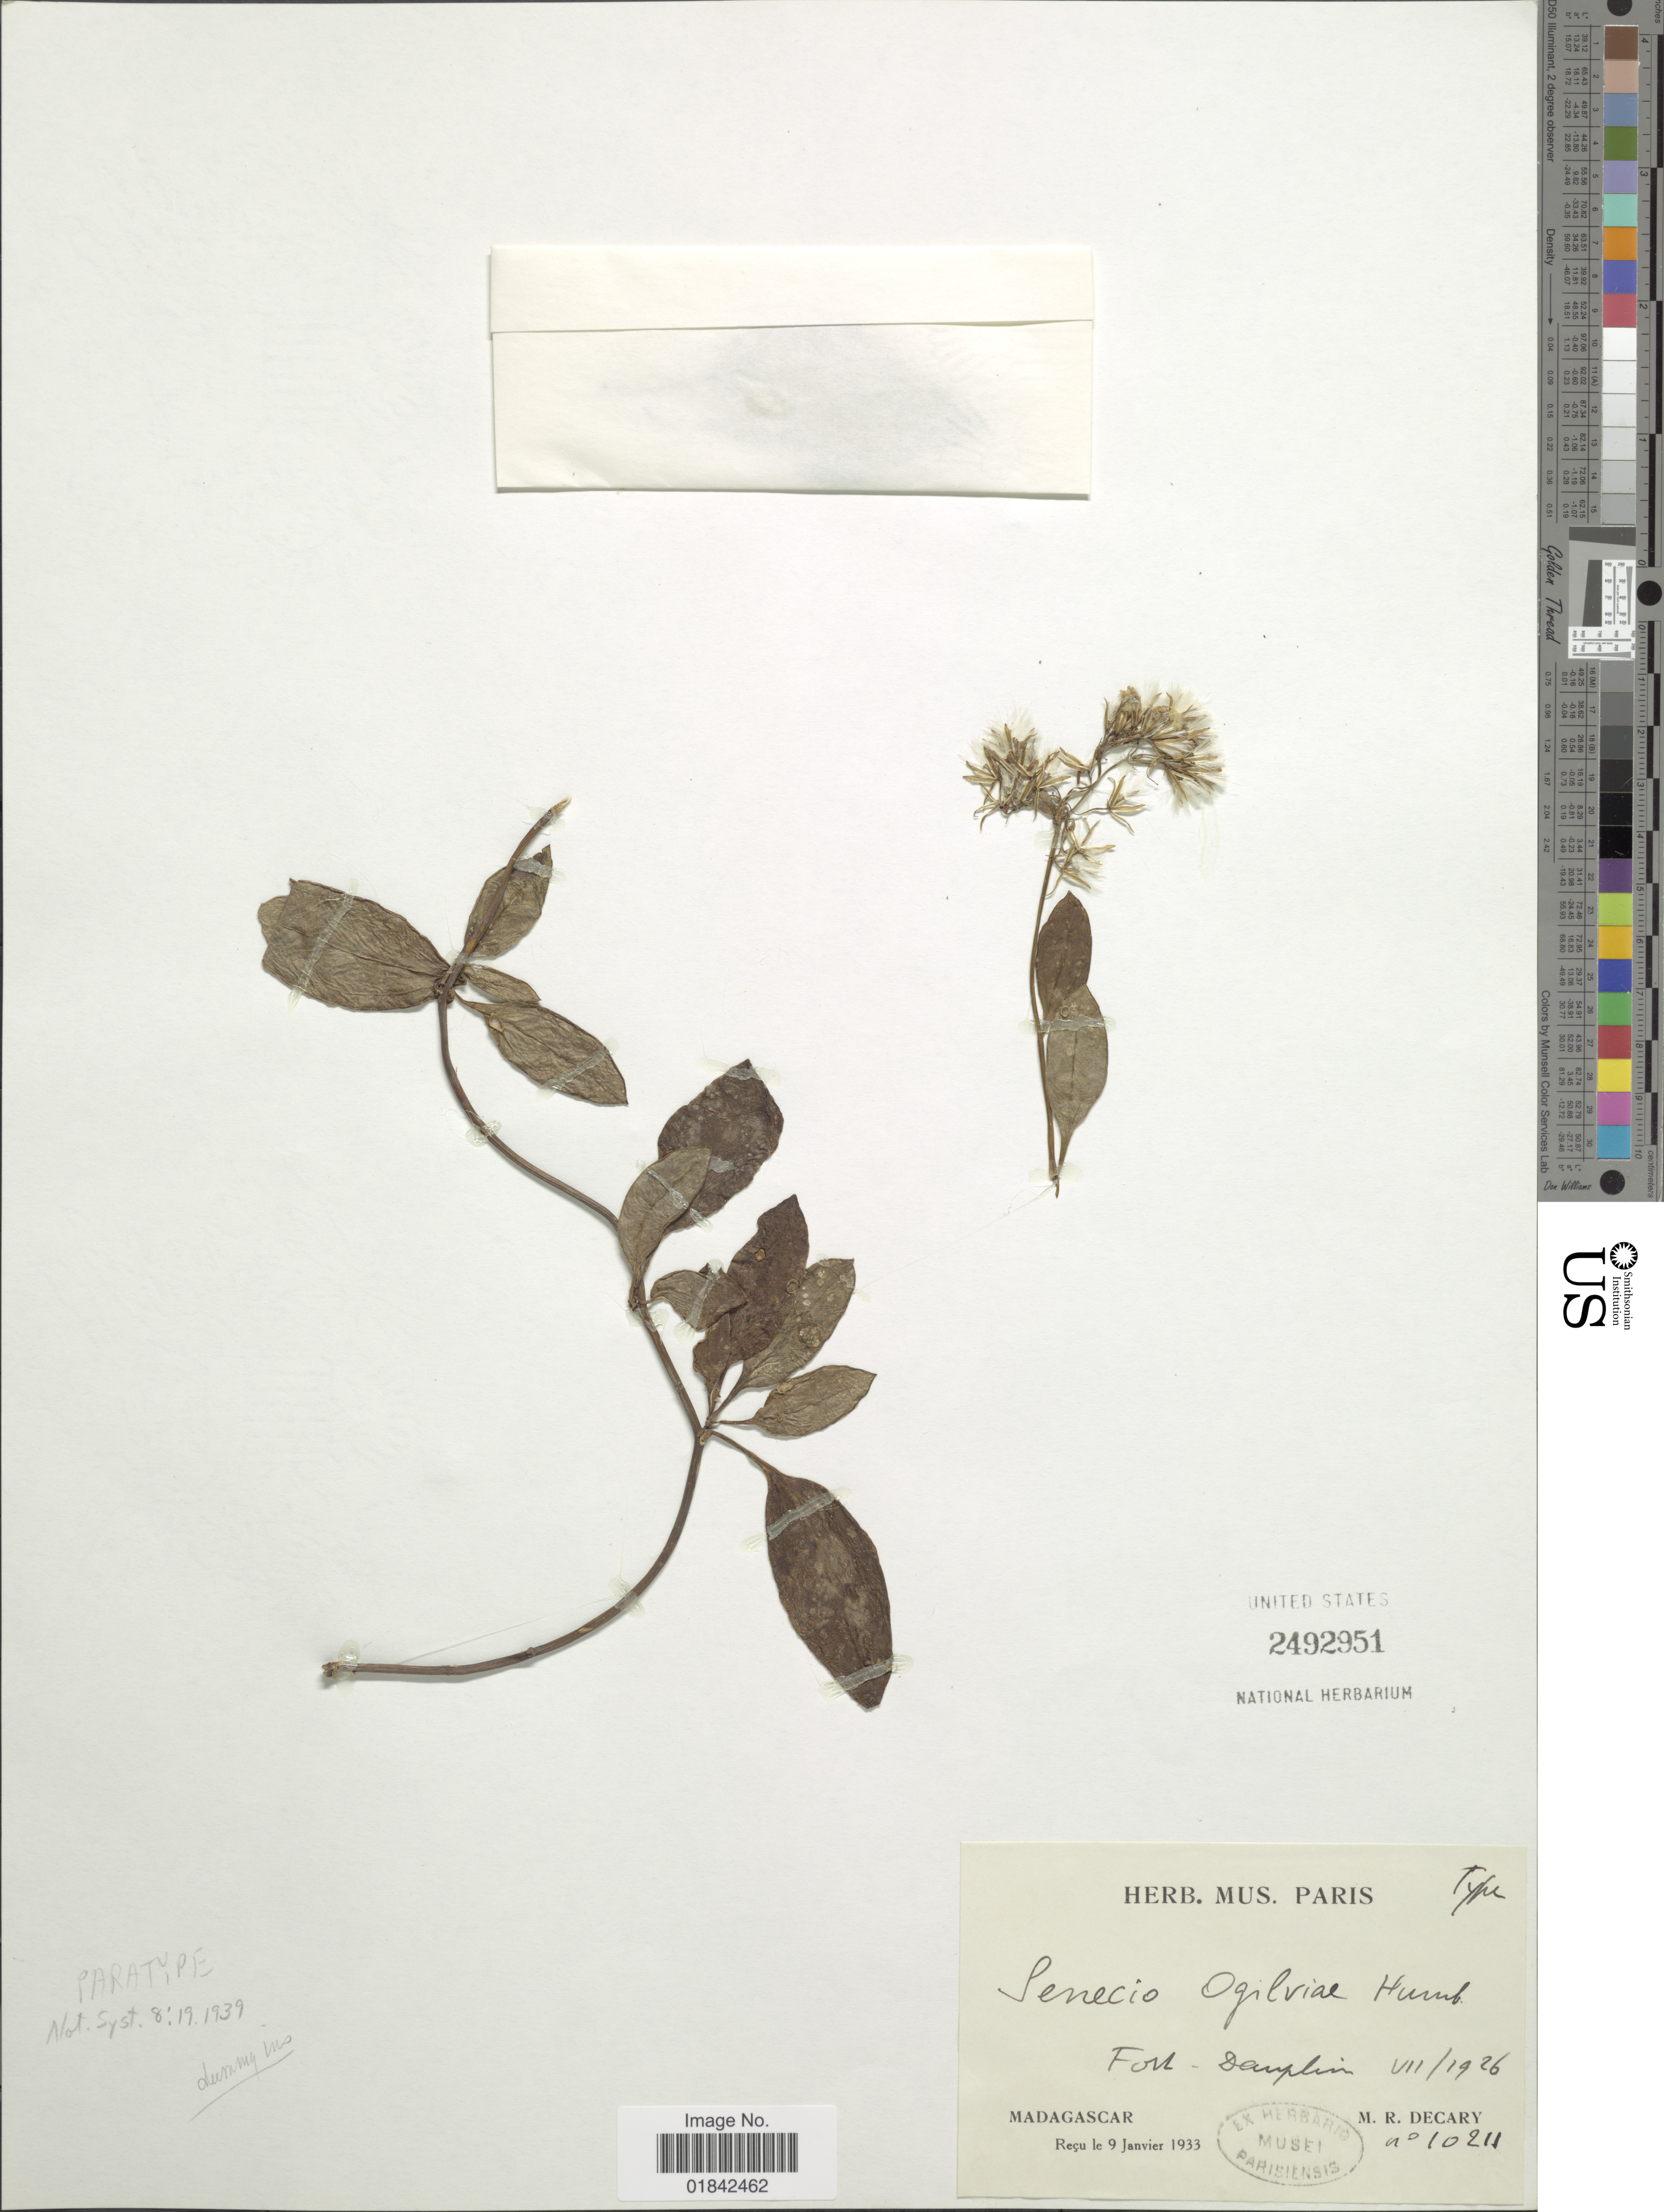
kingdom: Plantae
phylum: Tracheophyta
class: Magnoliopsida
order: Asterales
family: Asteraceae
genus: Senecio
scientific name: Senecio ogilviae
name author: Humb.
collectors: R. Decary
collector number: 10211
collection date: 1933-01-09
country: Madagascar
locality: Fort Dauphin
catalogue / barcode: US 2492951